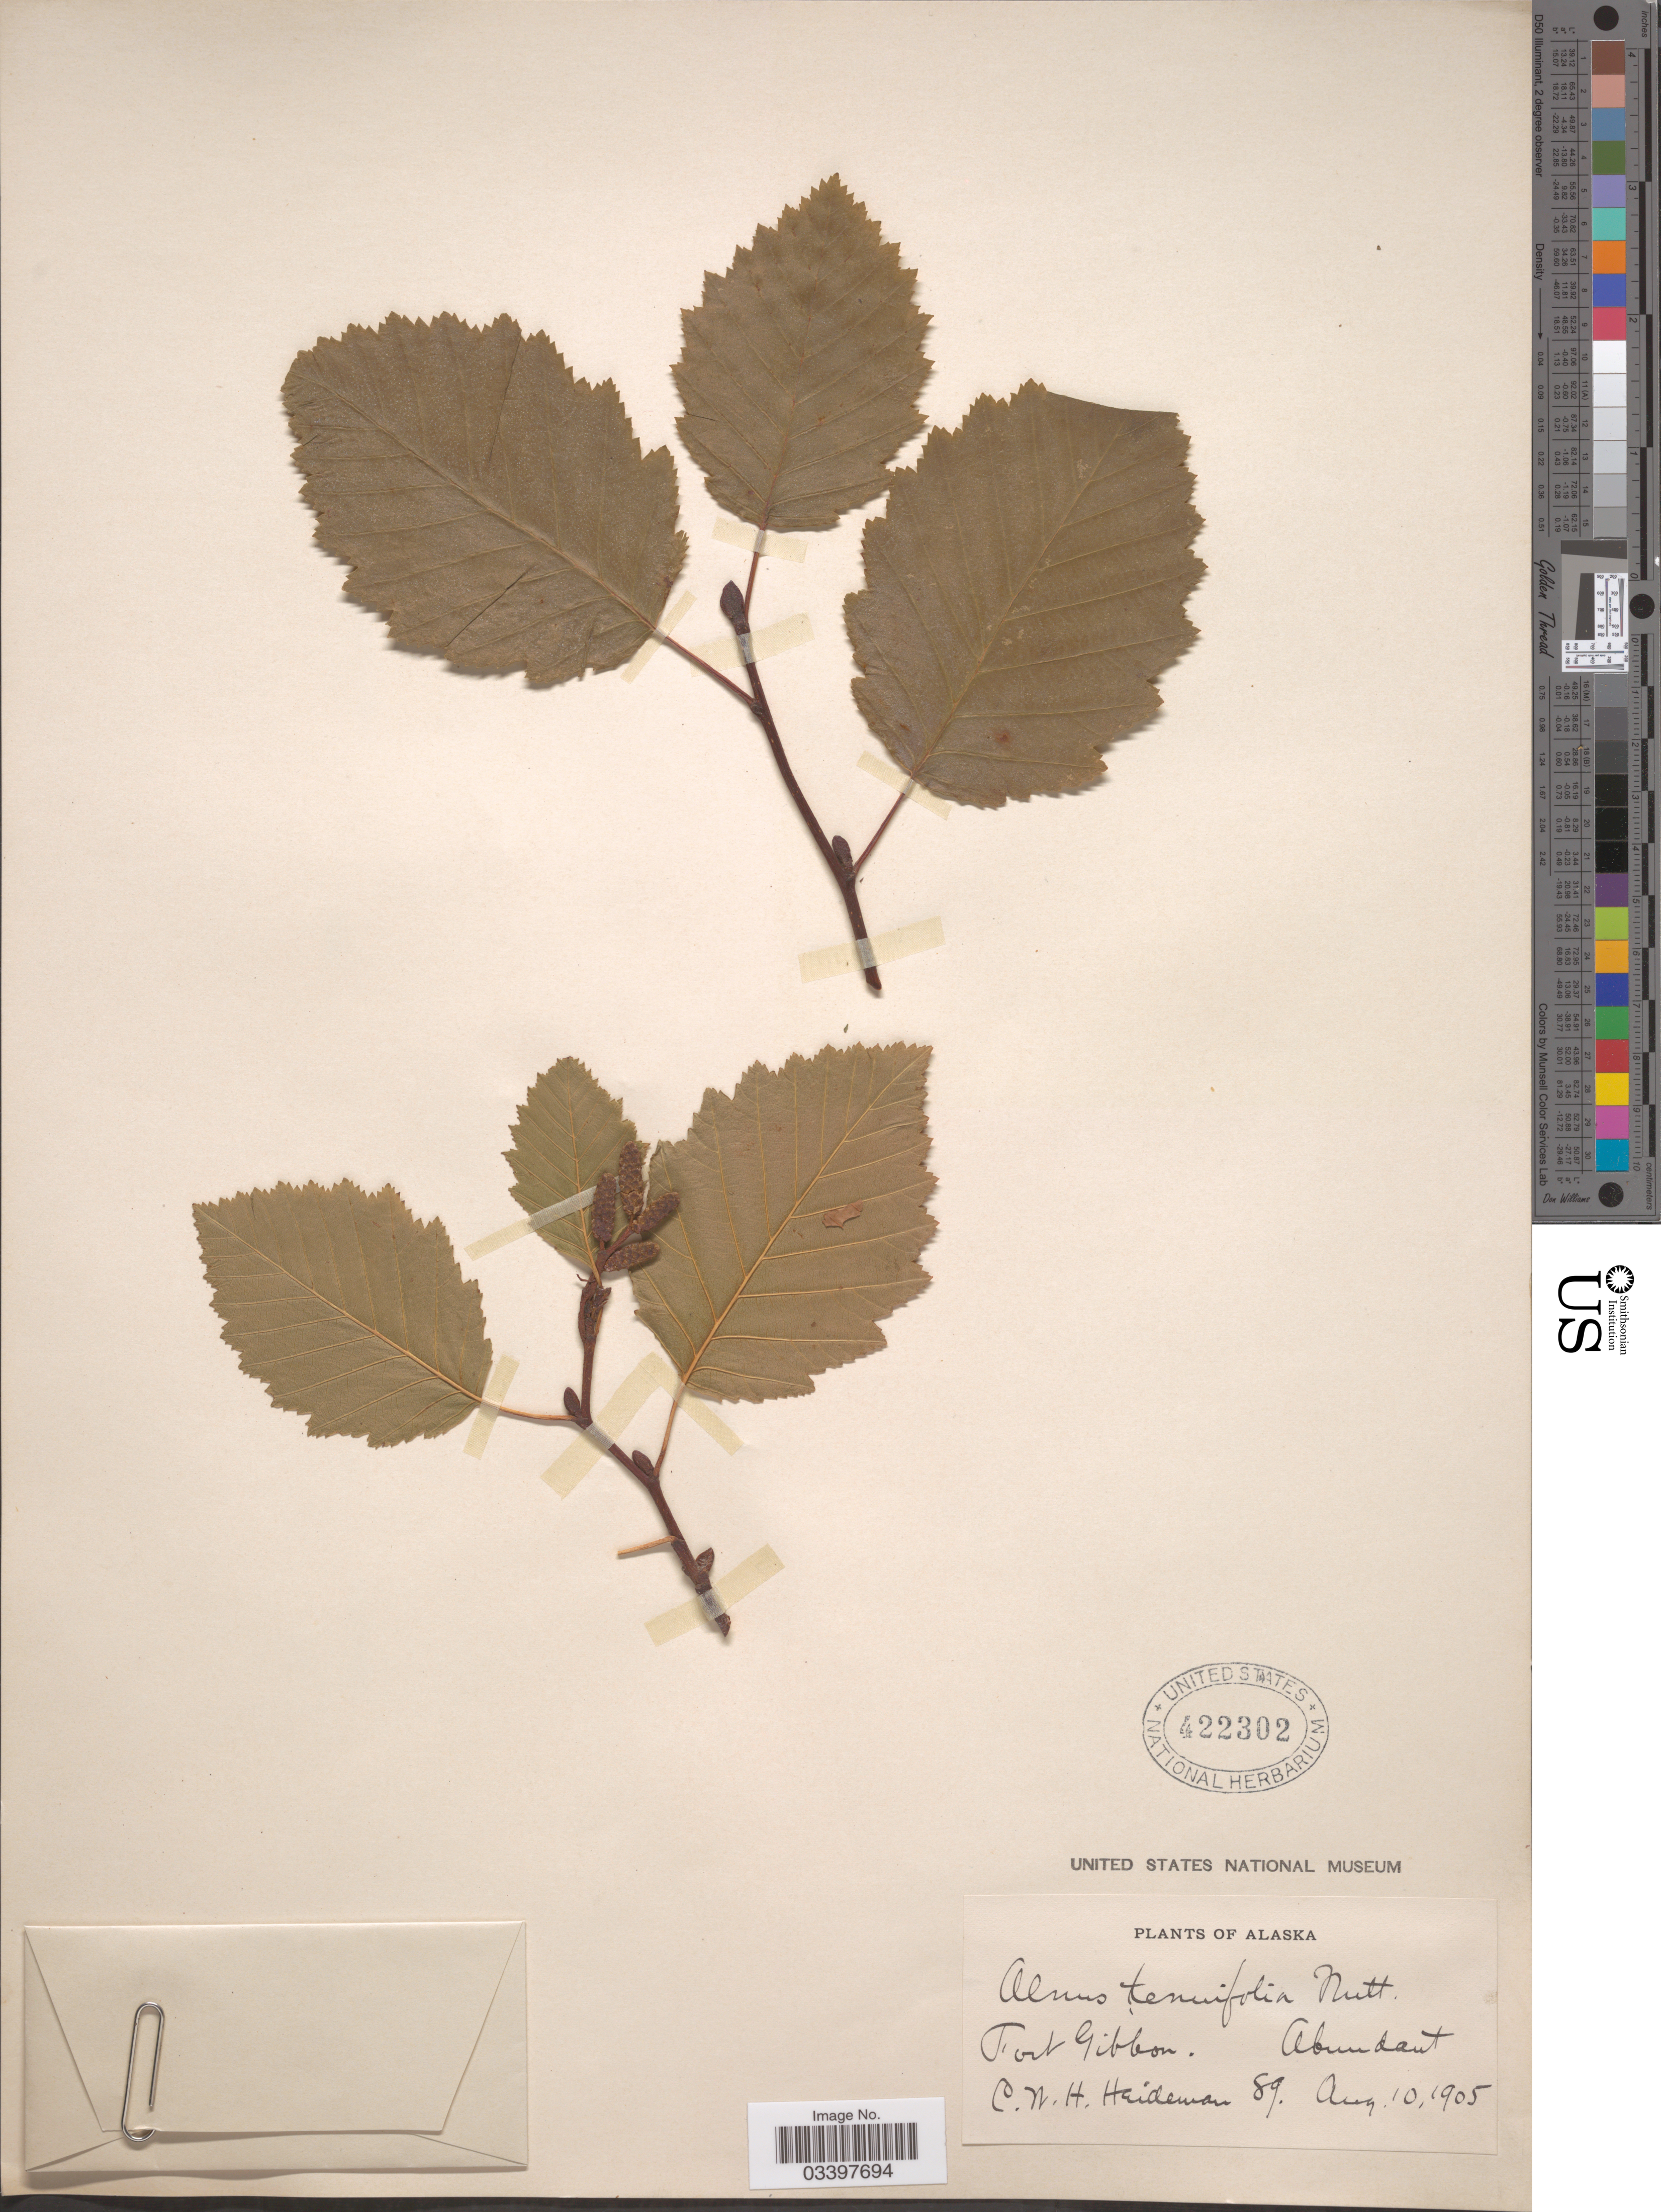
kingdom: Plantae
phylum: Tracheophyta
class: Magnoliopsida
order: Fagales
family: Betulaceae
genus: Alnus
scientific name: Alnus incana subsp. rugosa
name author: (Du Roi) R.T. Clausen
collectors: C. Heideman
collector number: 89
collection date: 1905-08-10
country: United States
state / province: Alaska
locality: Fort Gibbon.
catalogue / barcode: US 422302